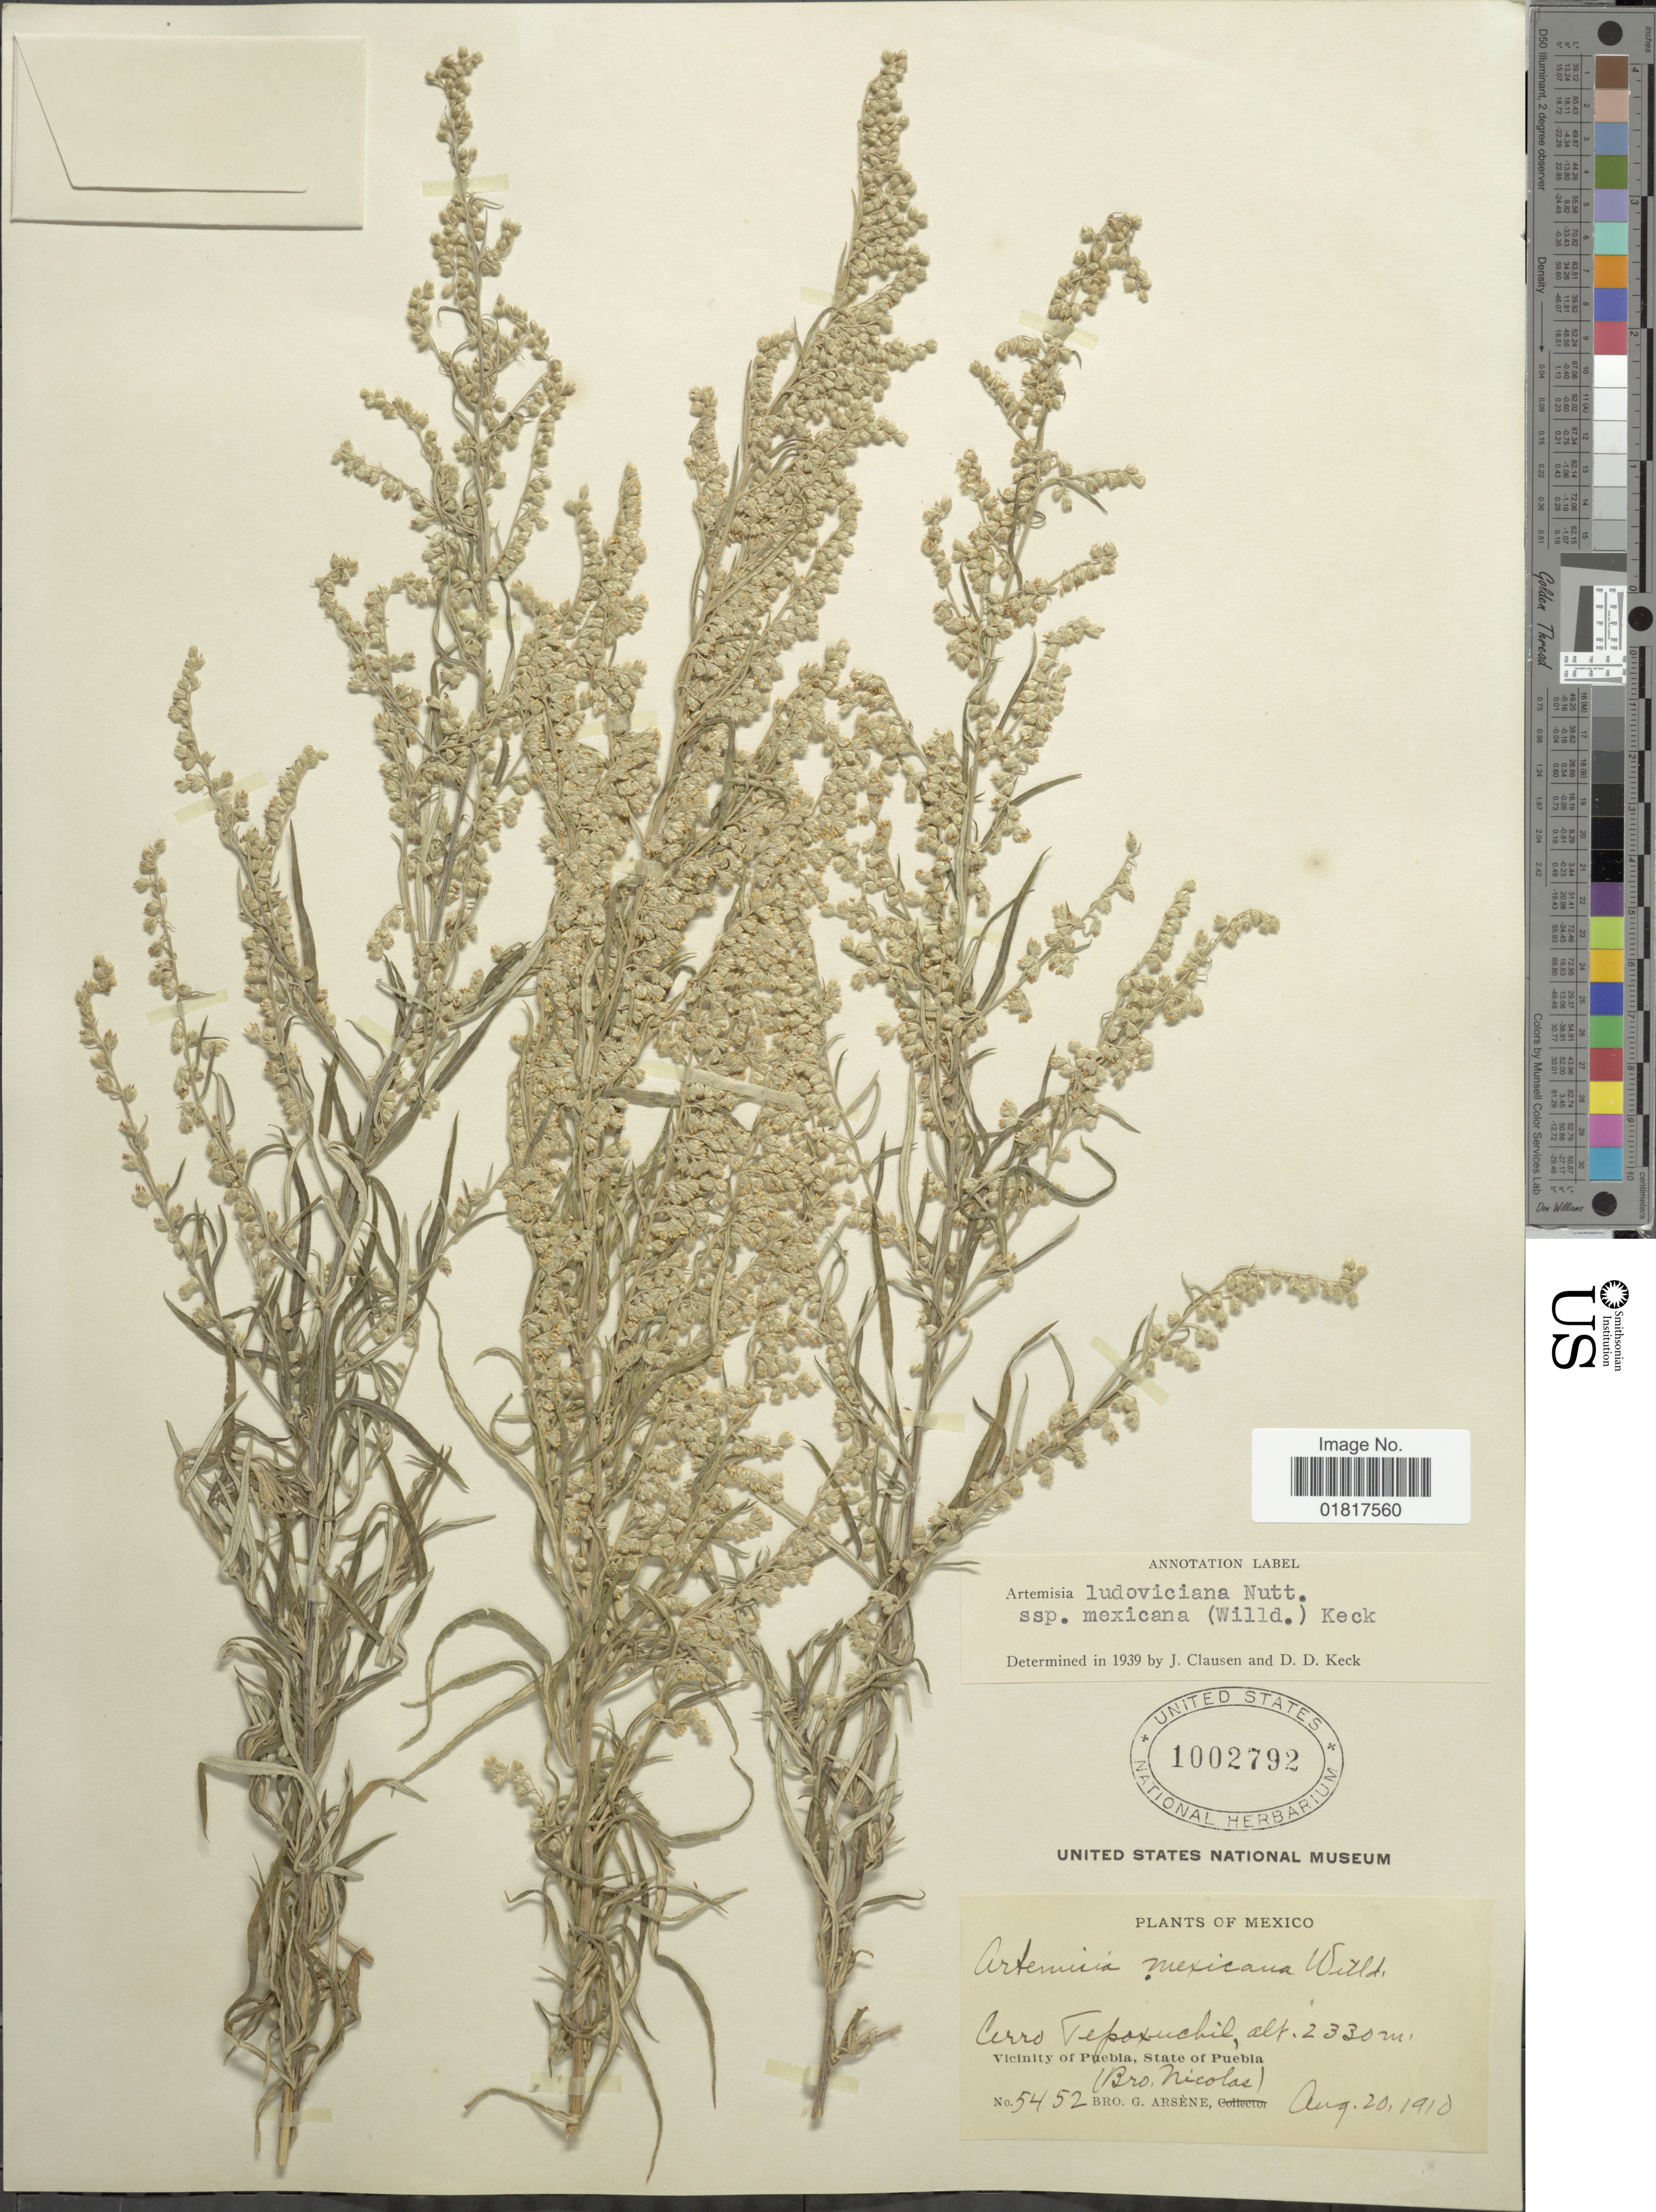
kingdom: Plantae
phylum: Tracheophyta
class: Magnoliopsida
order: Asterales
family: Asteraceae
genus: Artemisia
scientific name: Artemisia ludoviciana subsp. mexicana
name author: (Willd. ex Spreng.) D.D. Keck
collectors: Bro. Nicolas & Bro. G. Arsène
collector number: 5452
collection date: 1910-08-20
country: Mexico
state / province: Puebla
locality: Cerro Tepoxuchil, Vicinity of Puebla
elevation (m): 2330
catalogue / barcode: US 1002792